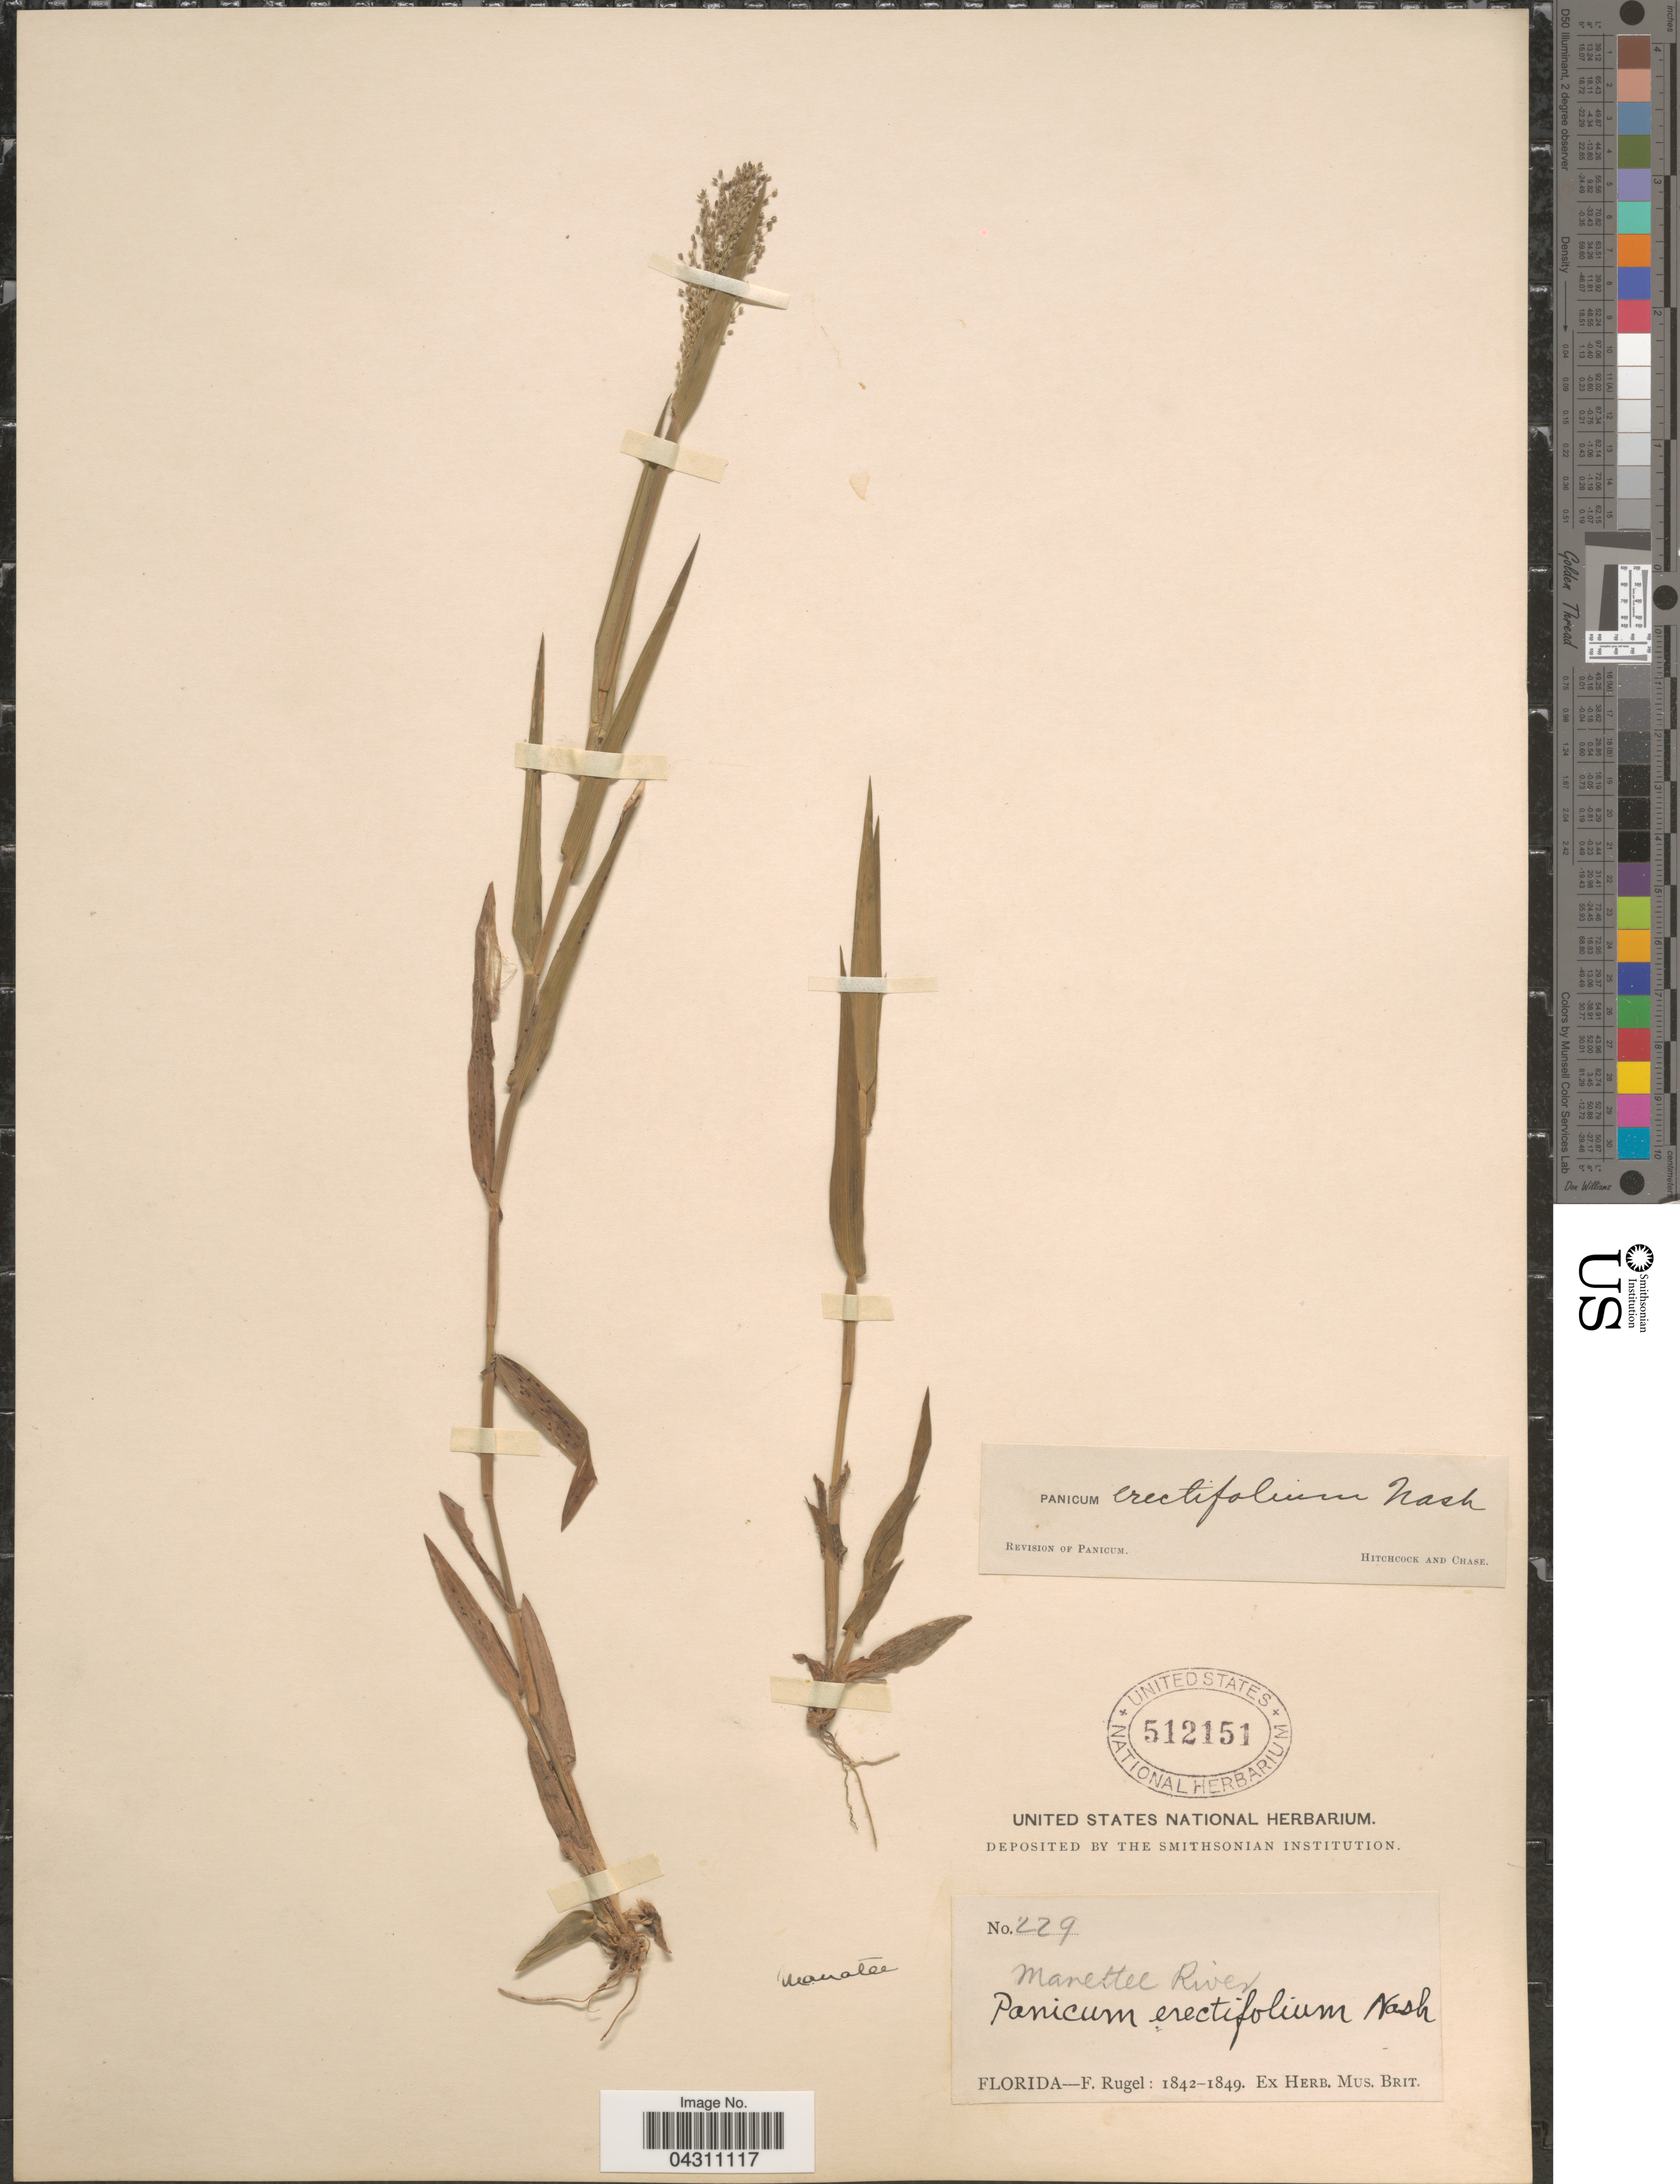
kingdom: Plantae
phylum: Tracheophyta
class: Liliopsida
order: Poales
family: Poaceae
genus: Dichanthelium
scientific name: Dichanthelium sphaerocarpon var. floridanum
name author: (Vasey) Davidse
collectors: F. Rugel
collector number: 229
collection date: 1842/1849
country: United States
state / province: Florida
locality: Manettee River.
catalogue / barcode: US 512151